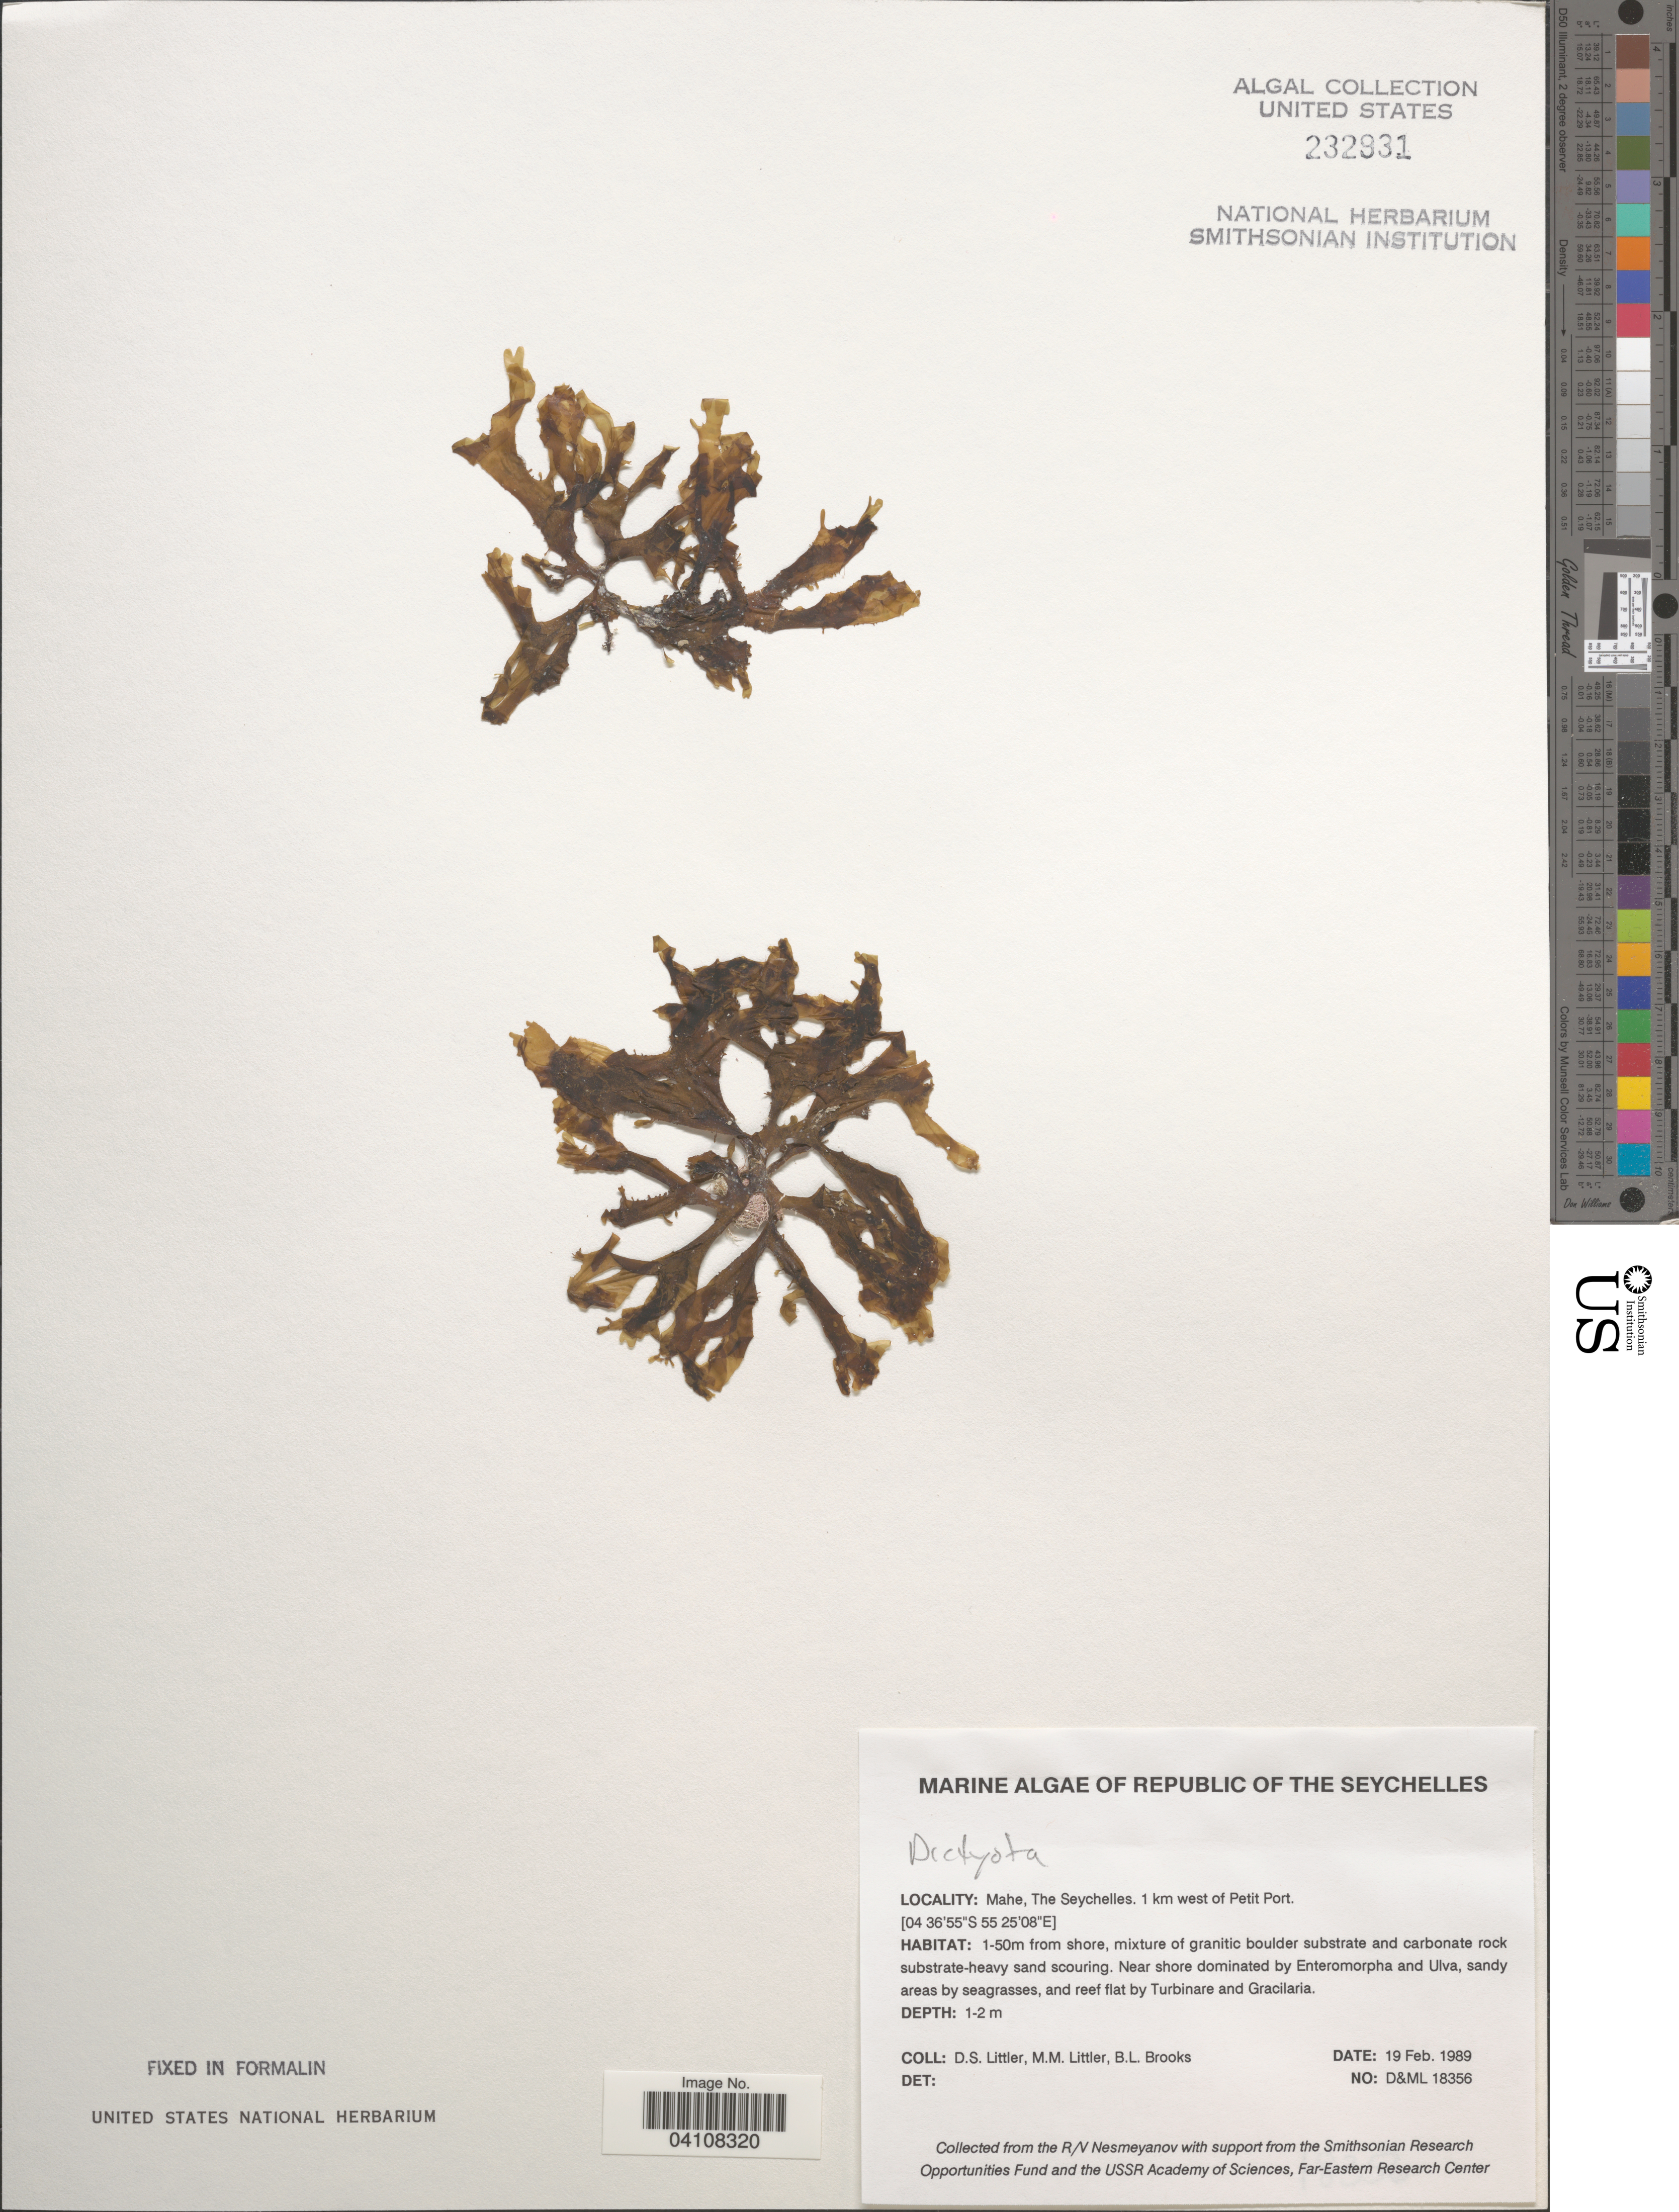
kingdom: Chromista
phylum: Ochrophyta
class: Phaeophyceae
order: Dictyotales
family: Dictyotaceae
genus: Dictyota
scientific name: Dictyota sp.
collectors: D. S. Littler & B. Brooks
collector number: D&ML18356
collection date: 1989-02-19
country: Seychelles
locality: Republic of The Seychelles. Mahe. 1 km west of Petit Port. 1-50m from shore.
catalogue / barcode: US 232931